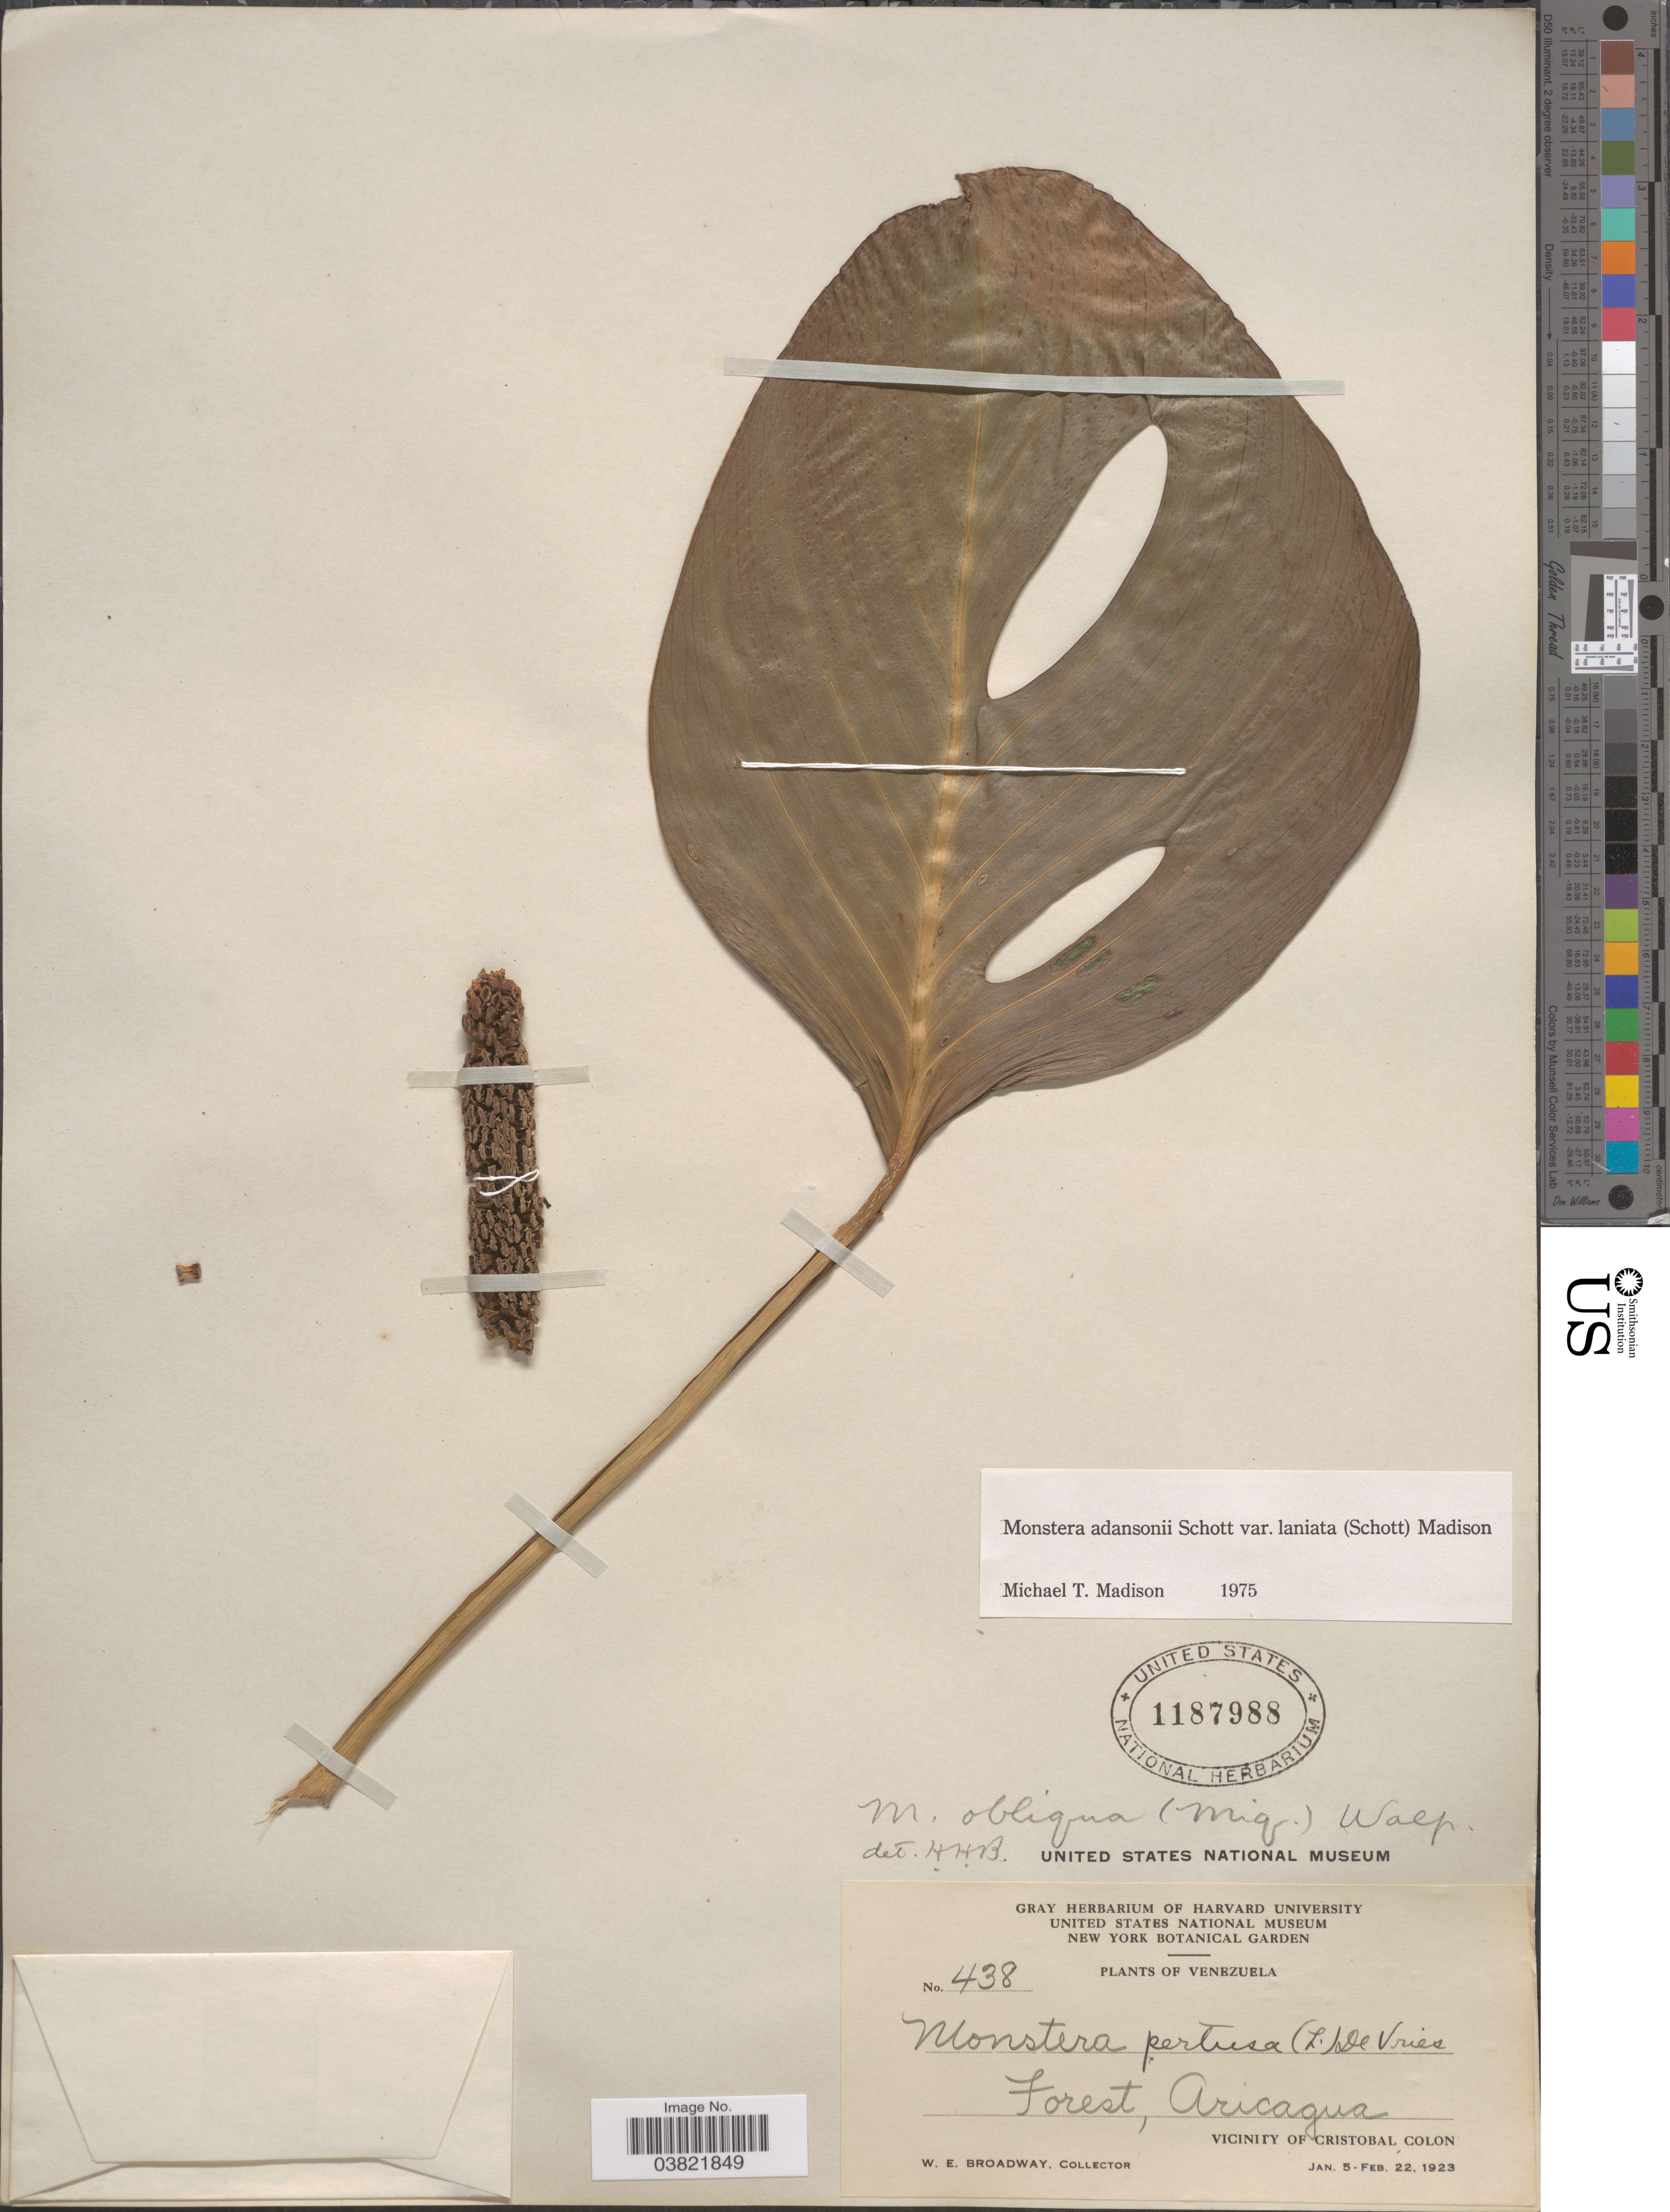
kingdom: Plantae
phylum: Tracheophyta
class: Liliopsida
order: Alismatales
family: Araceae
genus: Monstera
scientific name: Monstera adansonii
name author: Schott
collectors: W. E. Broadway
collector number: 438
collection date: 1923-01-05/1923-02-22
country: Venezuela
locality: Forest, Aricagua. Vicinity of Cristobal Colon.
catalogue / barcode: US 1187988